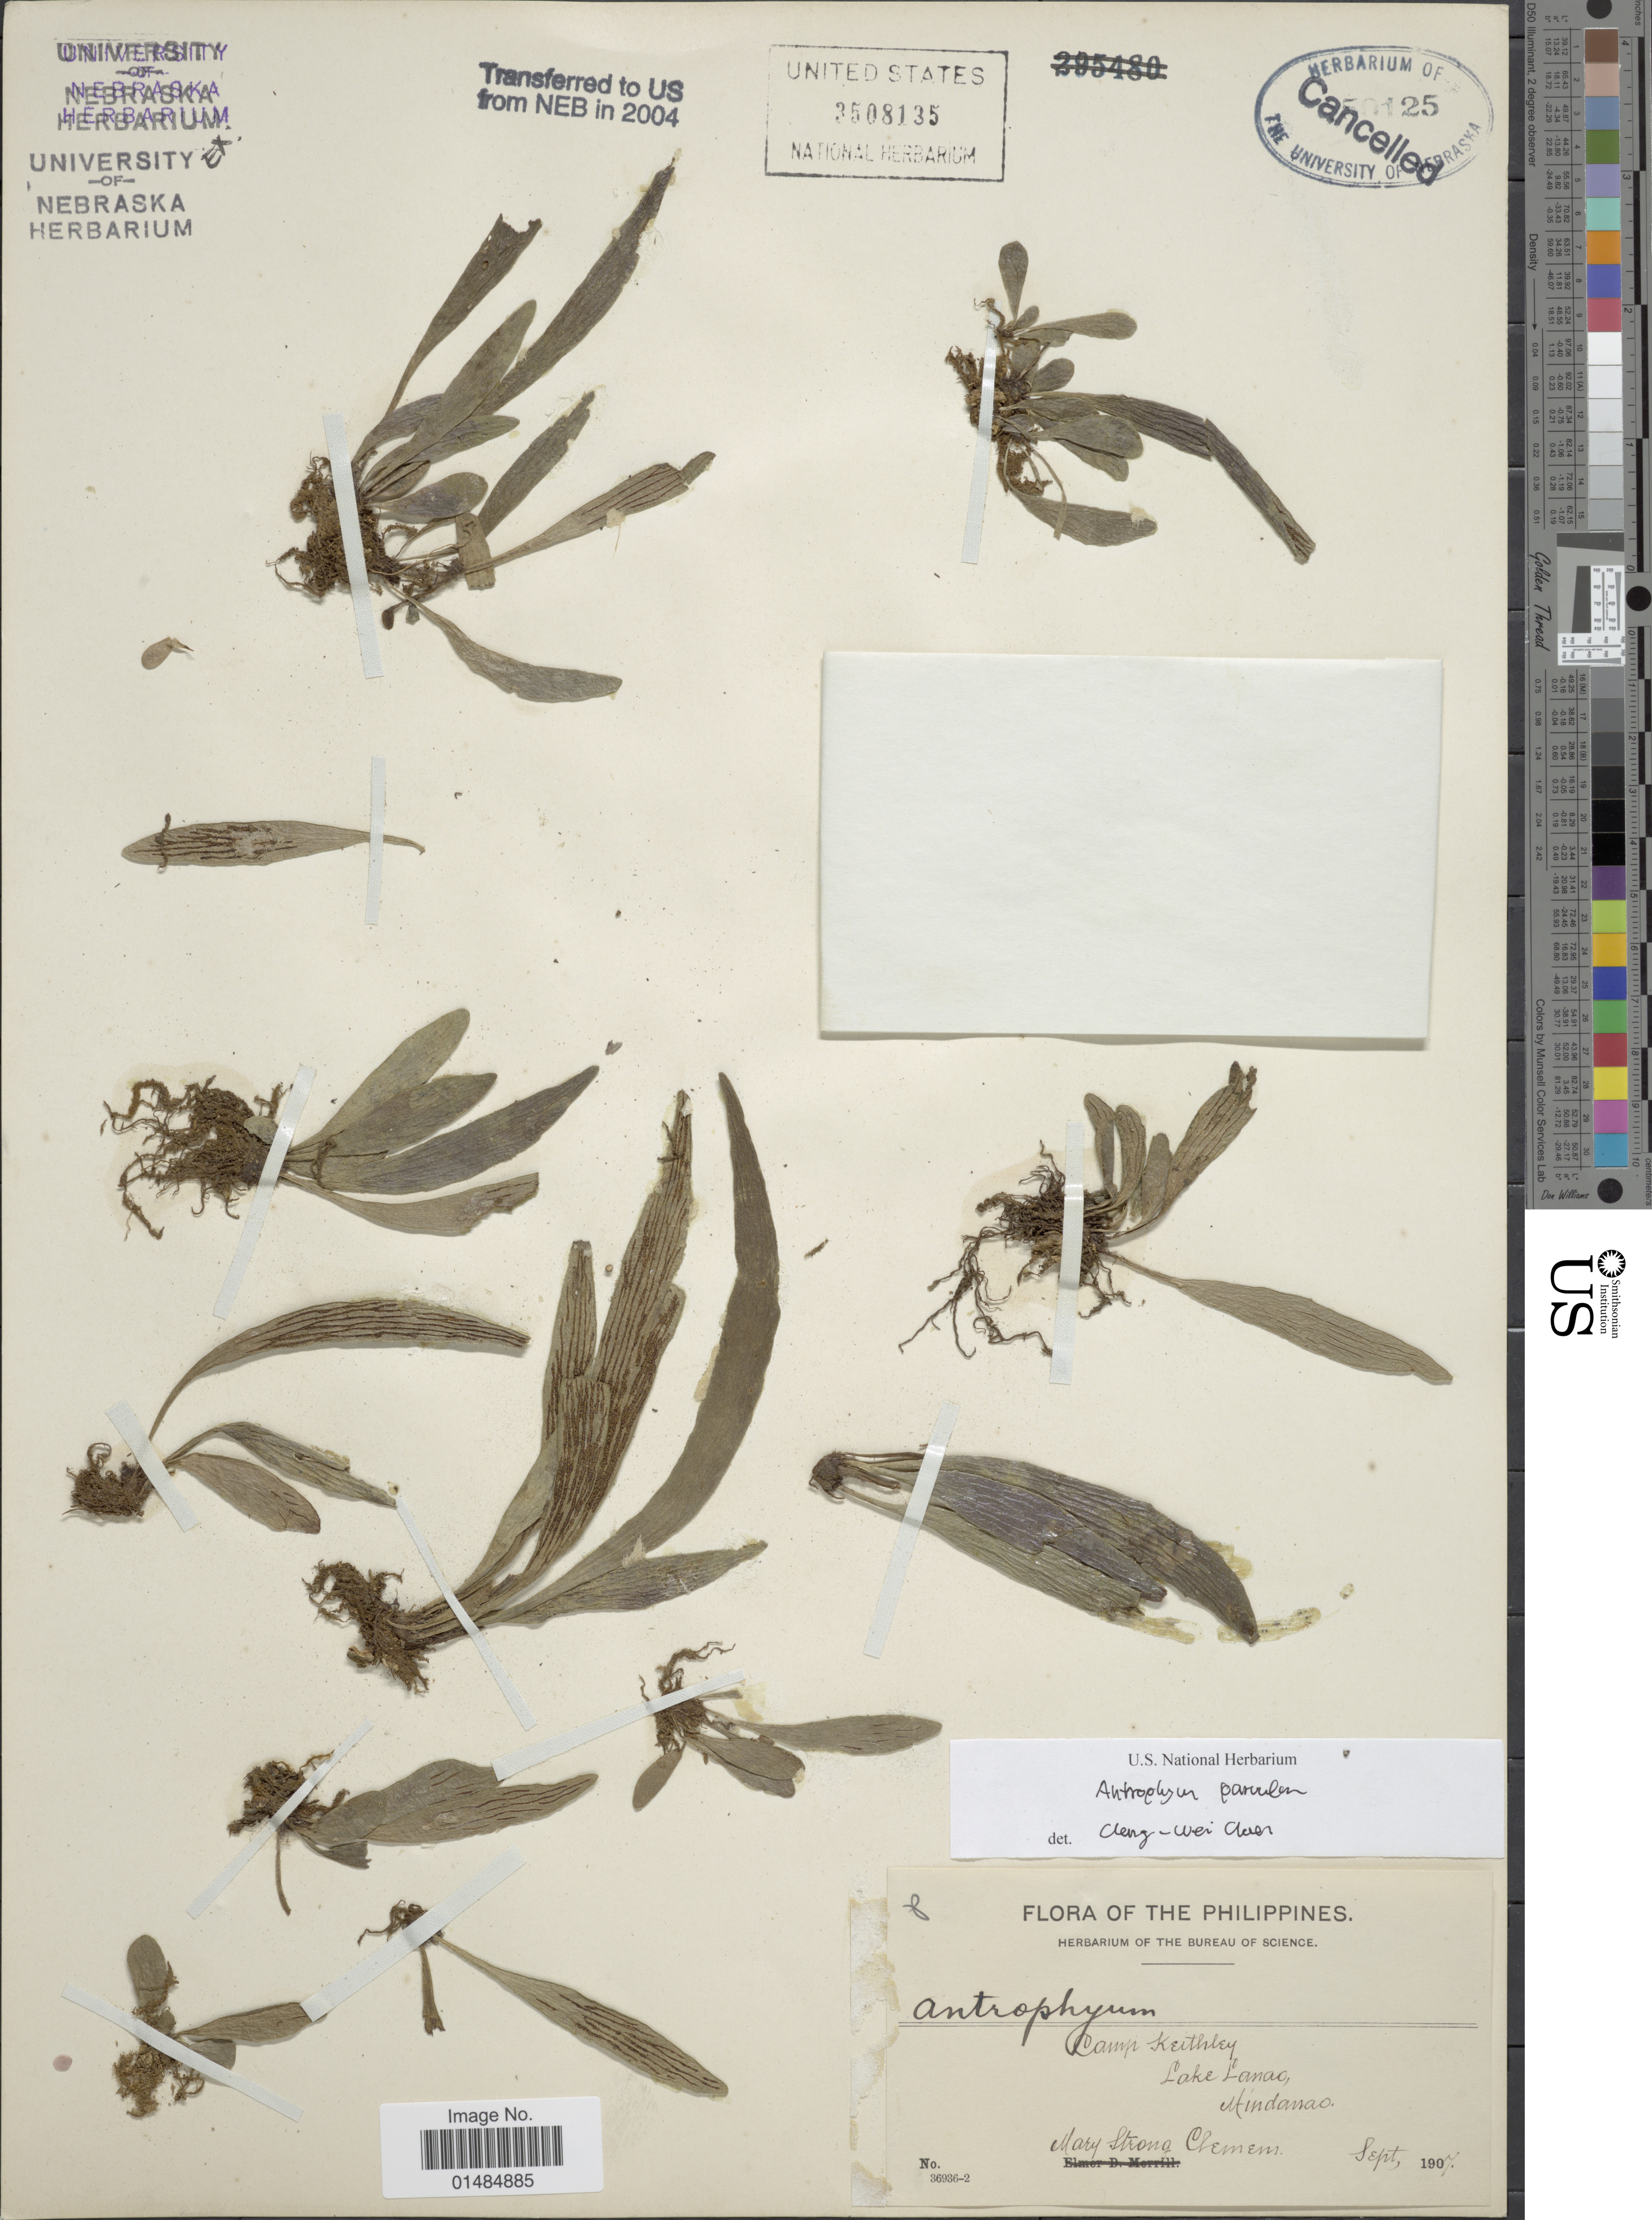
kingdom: Plantae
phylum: Tracheophyta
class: Polypodiopsida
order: Polypodiales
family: Pteridaceae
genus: Antrophyum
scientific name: Antrophyum parvulum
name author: Blume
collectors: M. S. Clemens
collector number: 36936-2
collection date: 1907-09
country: Philippines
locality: Camp Keithley, Lake Lanao, Mindanao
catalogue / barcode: US 3508135